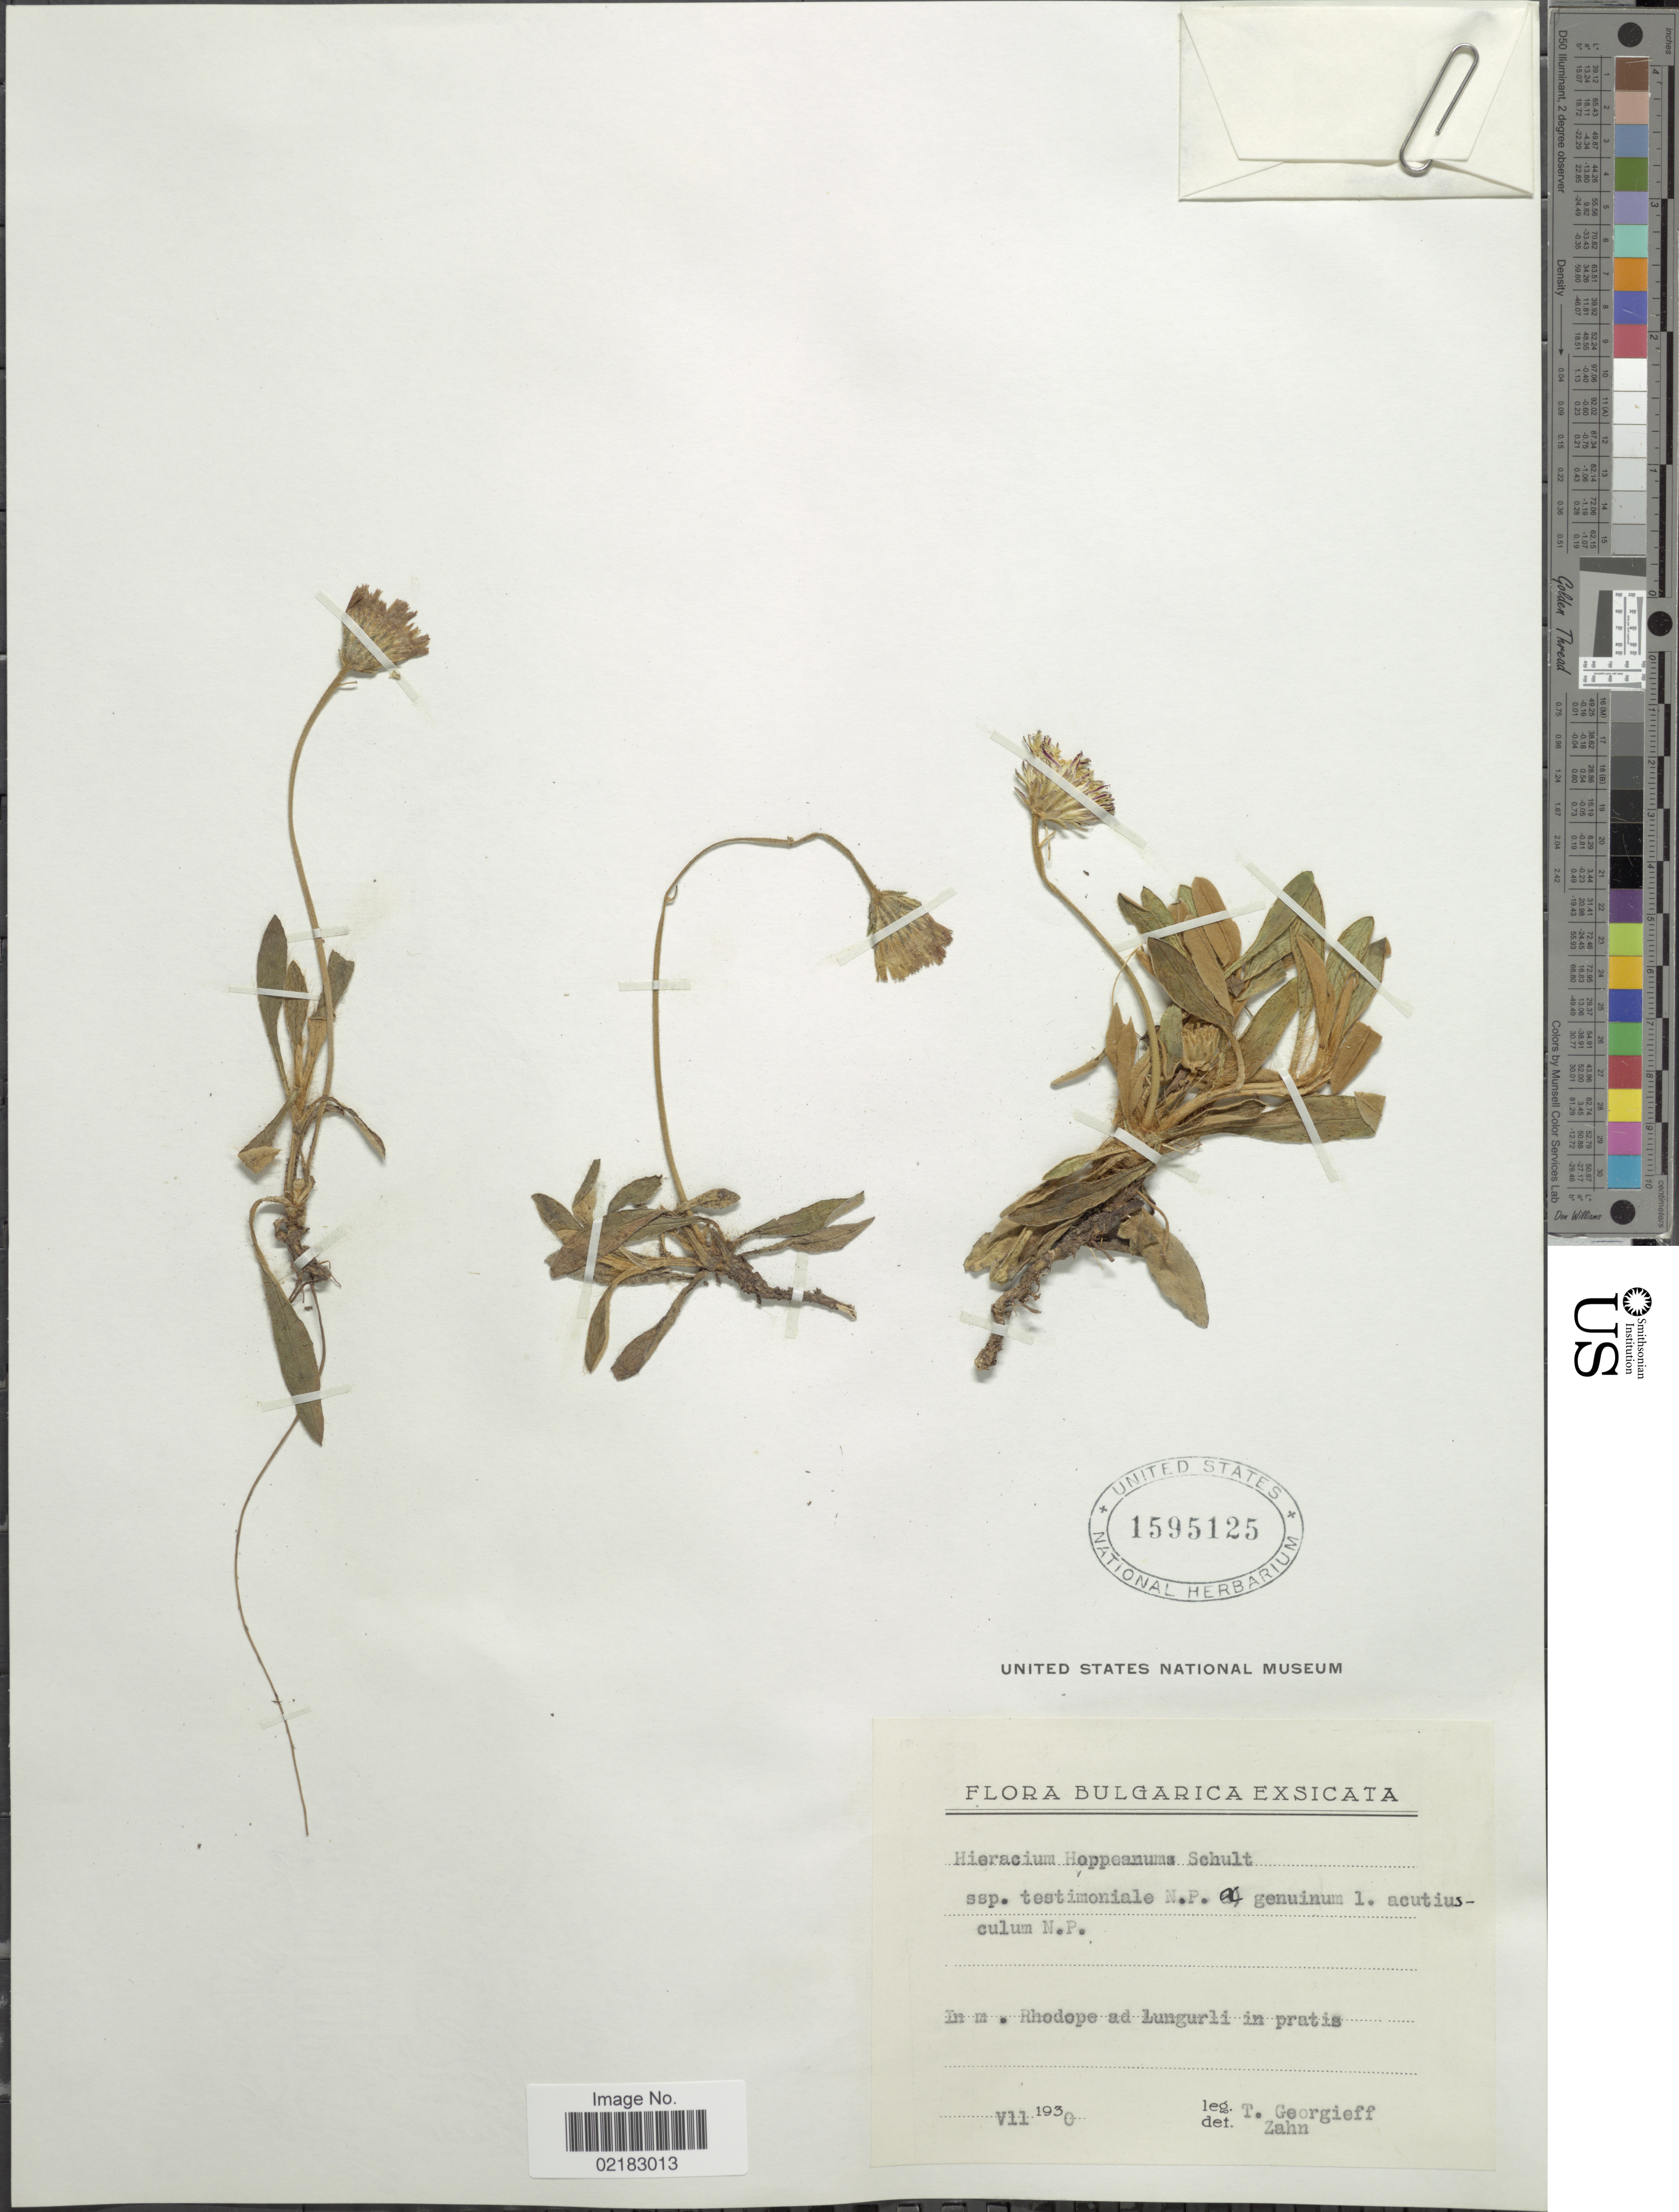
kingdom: Plantae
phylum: Tracheophyta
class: Magnoliopsida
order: Asterales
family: Asteraceae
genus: Hieracium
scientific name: Hieracium hoppeanum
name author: Schult.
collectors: T. Georgieff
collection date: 1930-07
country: Bulgaria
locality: Bulgarica in rhodope ad. Lungurli in pratis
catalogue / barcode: US 1595125